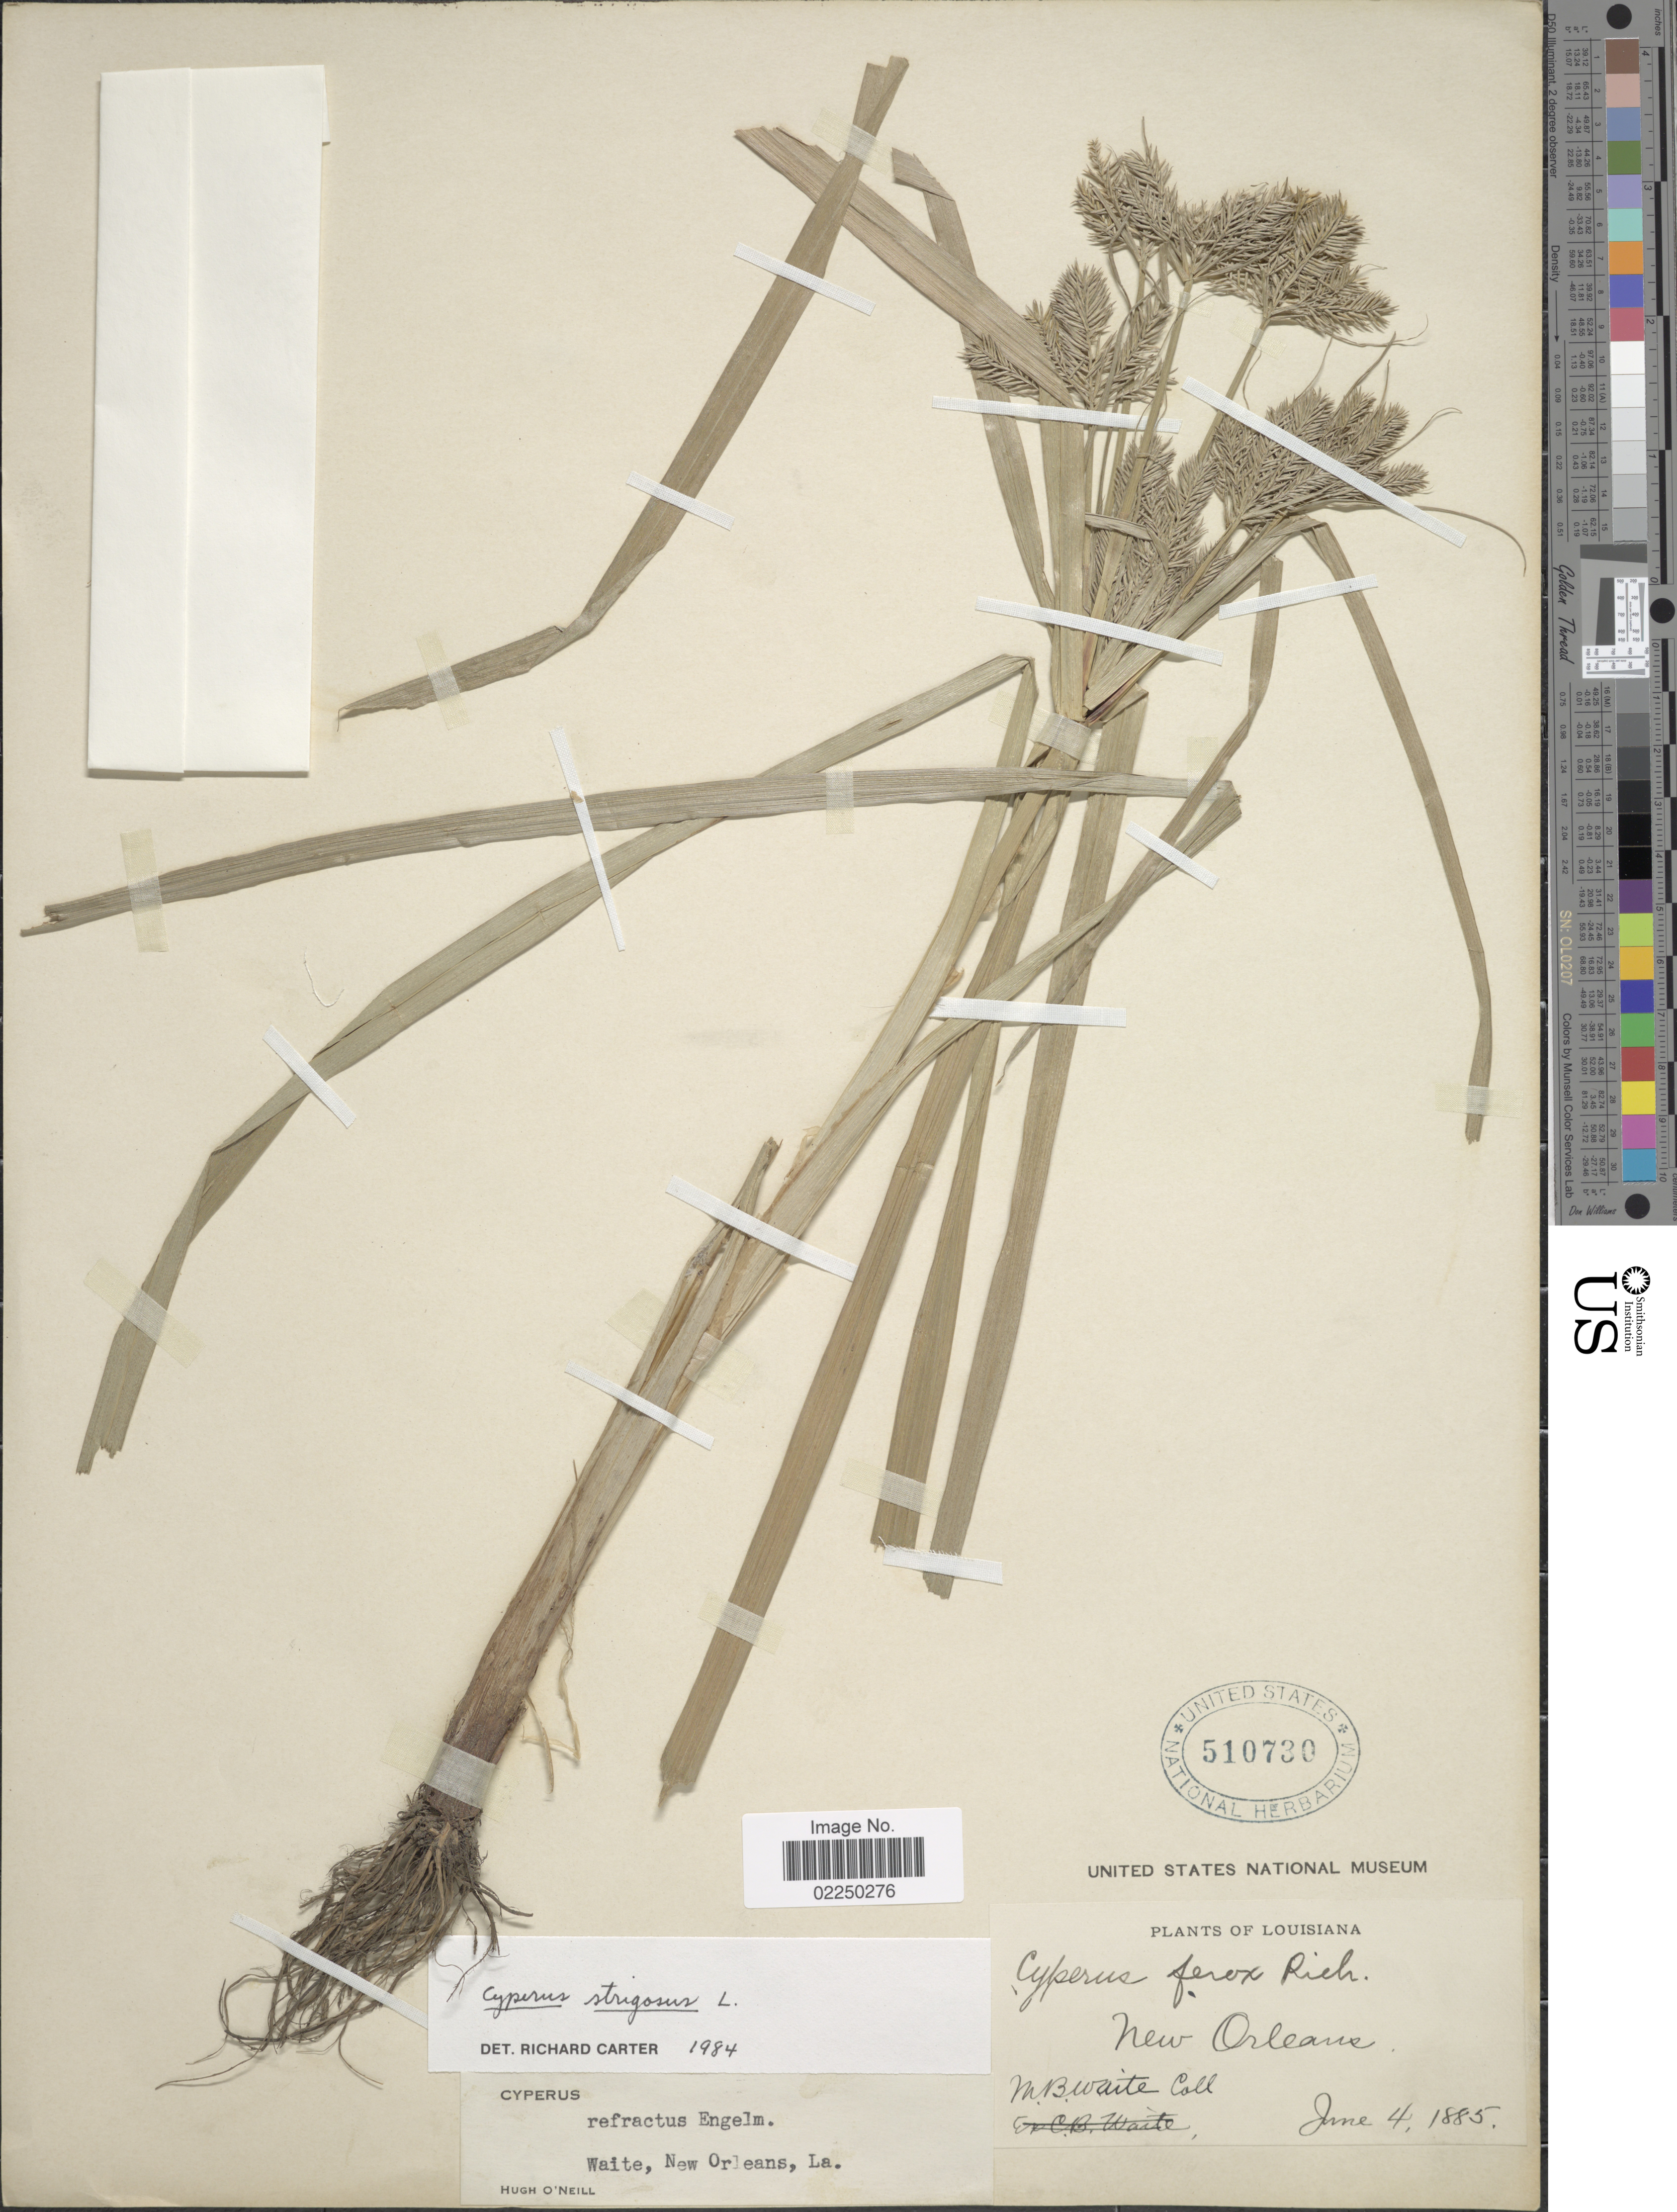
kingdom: Plantae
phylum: Tracheophyta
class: Liliopsida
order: Poales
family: Cyperaceae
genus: Cyperus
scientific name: Cyperus strigosus L.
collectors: M. B. Waite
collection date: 1885-06-04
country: United States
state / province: Louisiana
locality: New Orleans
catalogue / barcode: US 510730